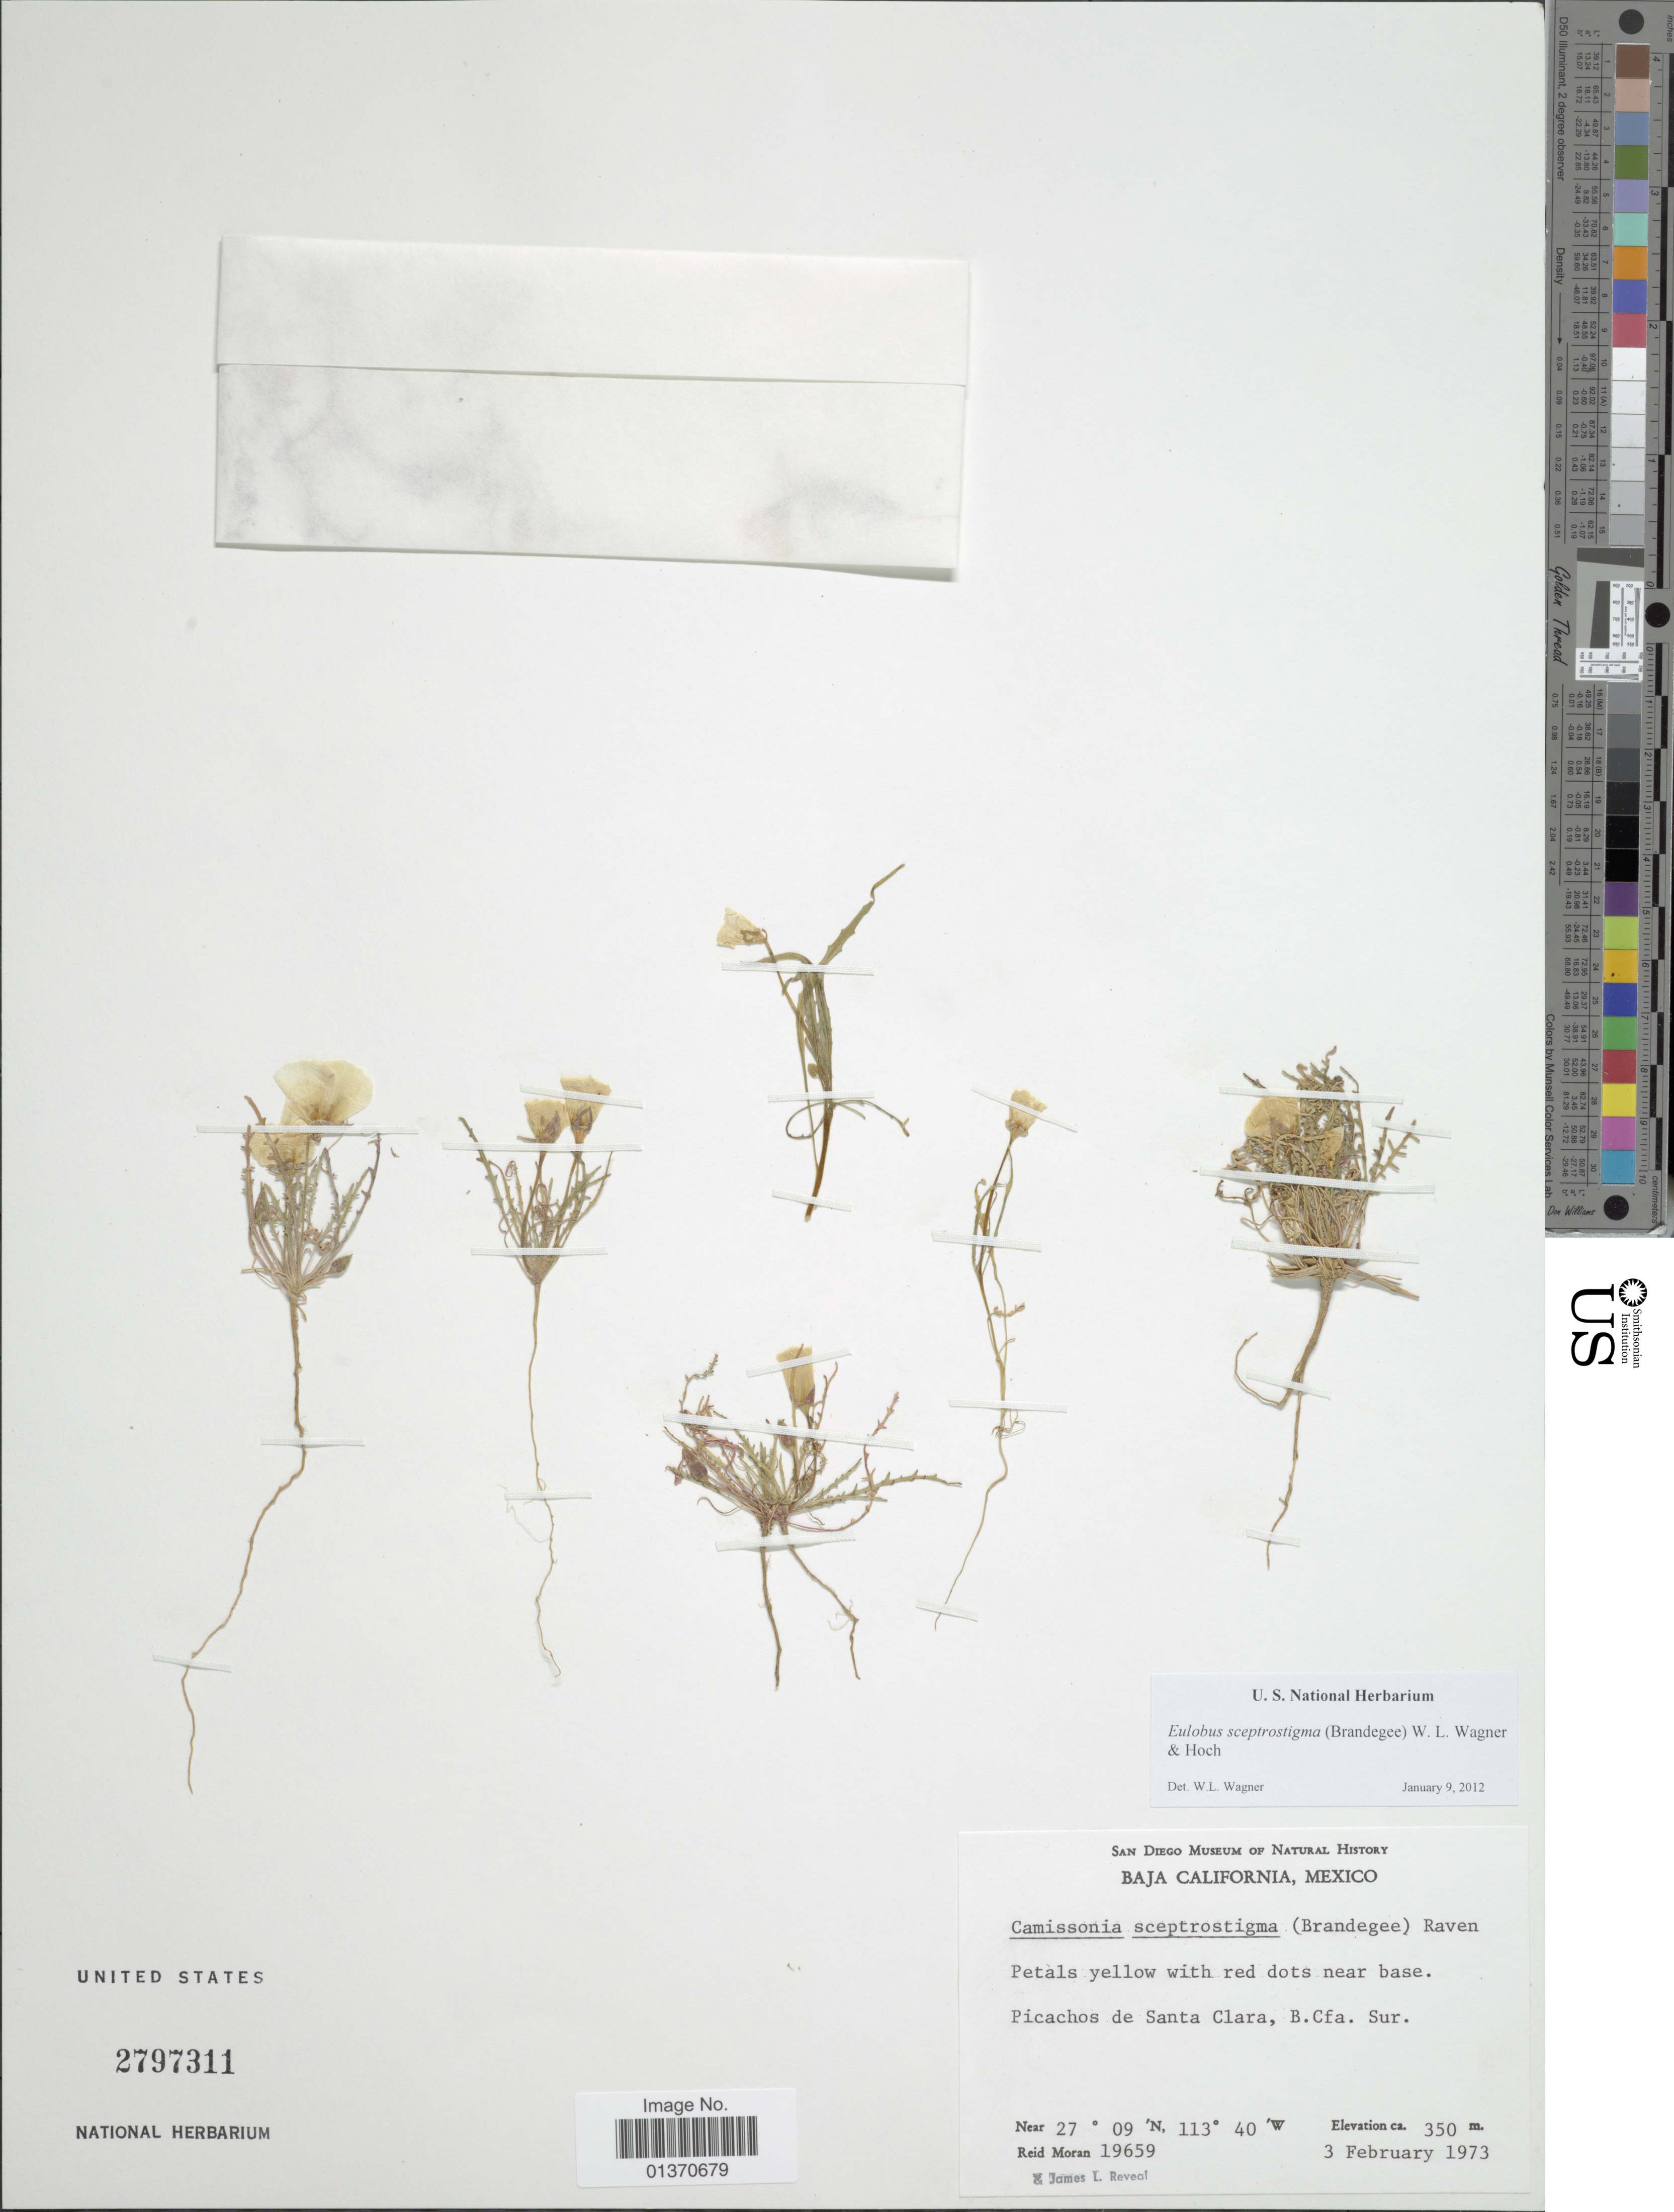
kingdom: Plantae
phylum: Tracheophyta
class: Magnoliopsida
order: Myrtales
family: Onagraceae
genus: Eulobus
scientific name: Eulobus sceptrostigma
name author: (Brandegee) W.L. Wagner & Hoch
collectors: R. Moran & J. L. Reveal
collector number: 19659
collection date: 1973-02-03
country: Mexico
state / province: Baja California Sur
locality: Picachos de Santa Clara, B. Cfa. Sur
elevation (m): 350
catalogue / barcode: US 2797311